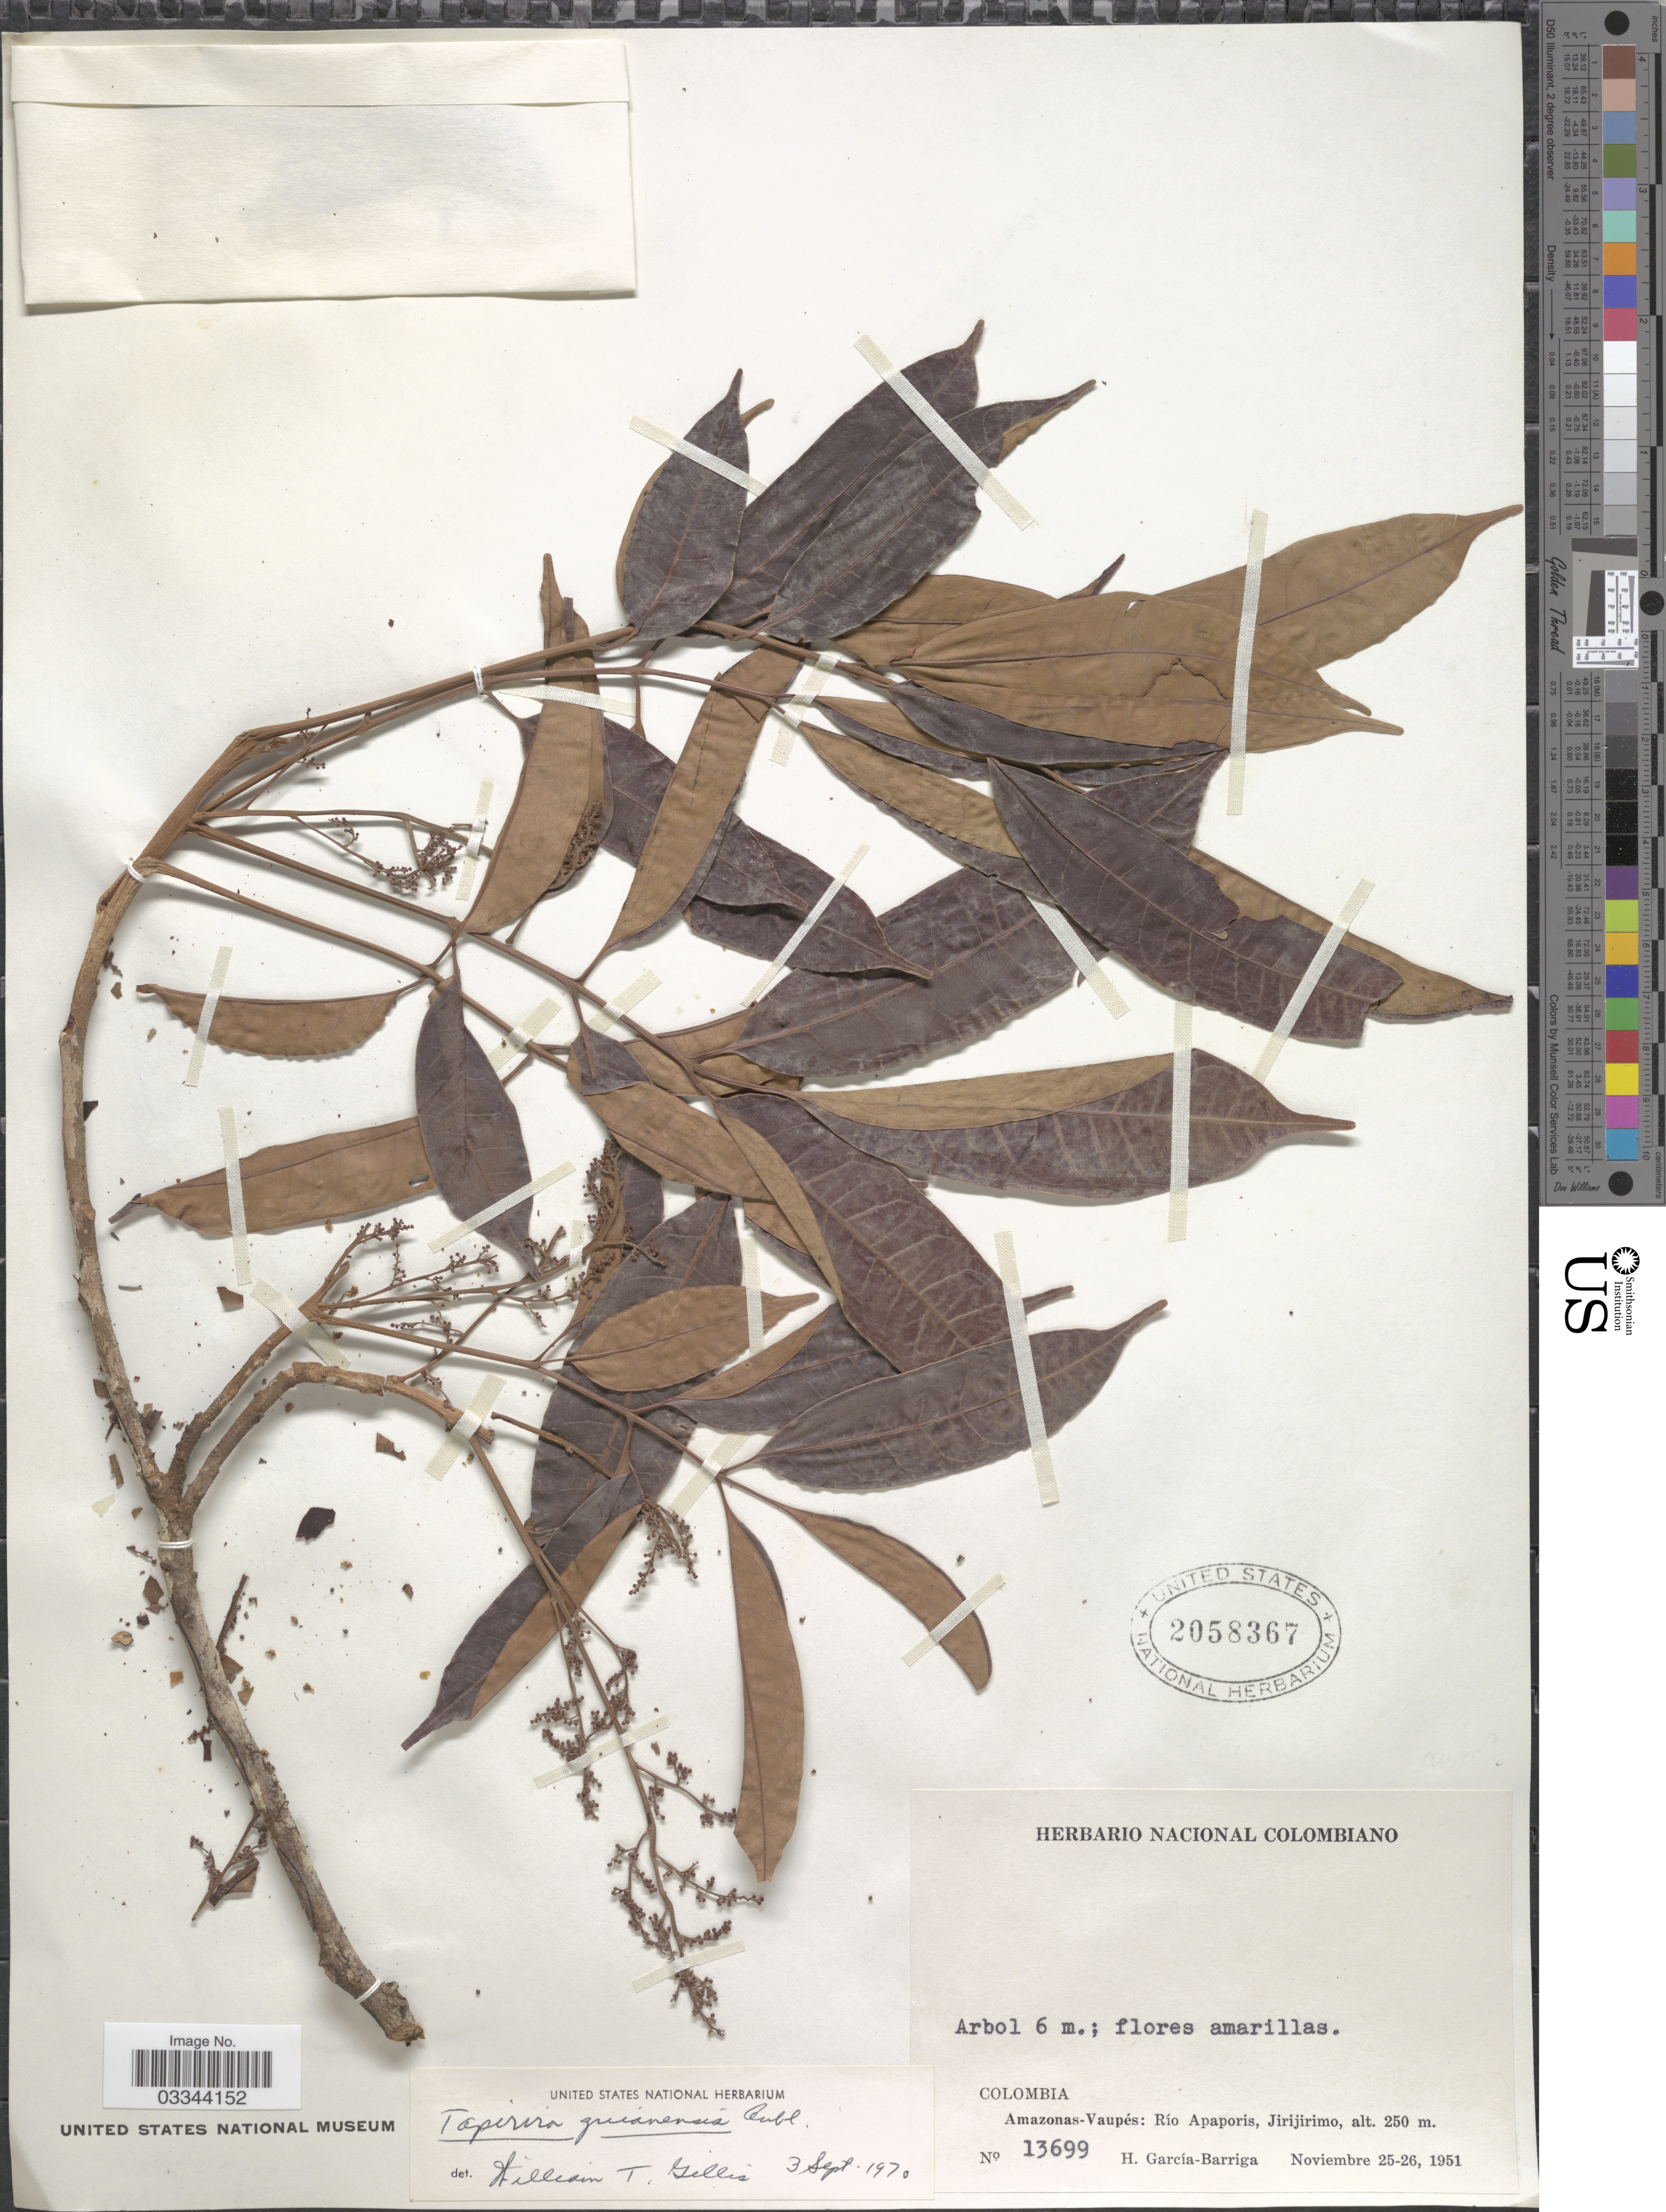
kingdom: Plantae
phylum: Tracheophyta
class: Magnoliopsida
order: Sapindales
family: Anacardiaceae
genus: Tapirira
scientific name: Tapirira guianensis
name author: Aubl.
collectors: H. García Barriga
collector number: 13699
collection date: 1951-11-25/1951-11-26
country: Colombia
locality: Amazonas-Vaupés: Río Apaporis, Jirijirimo.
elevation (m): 250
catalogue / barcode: US 2058367